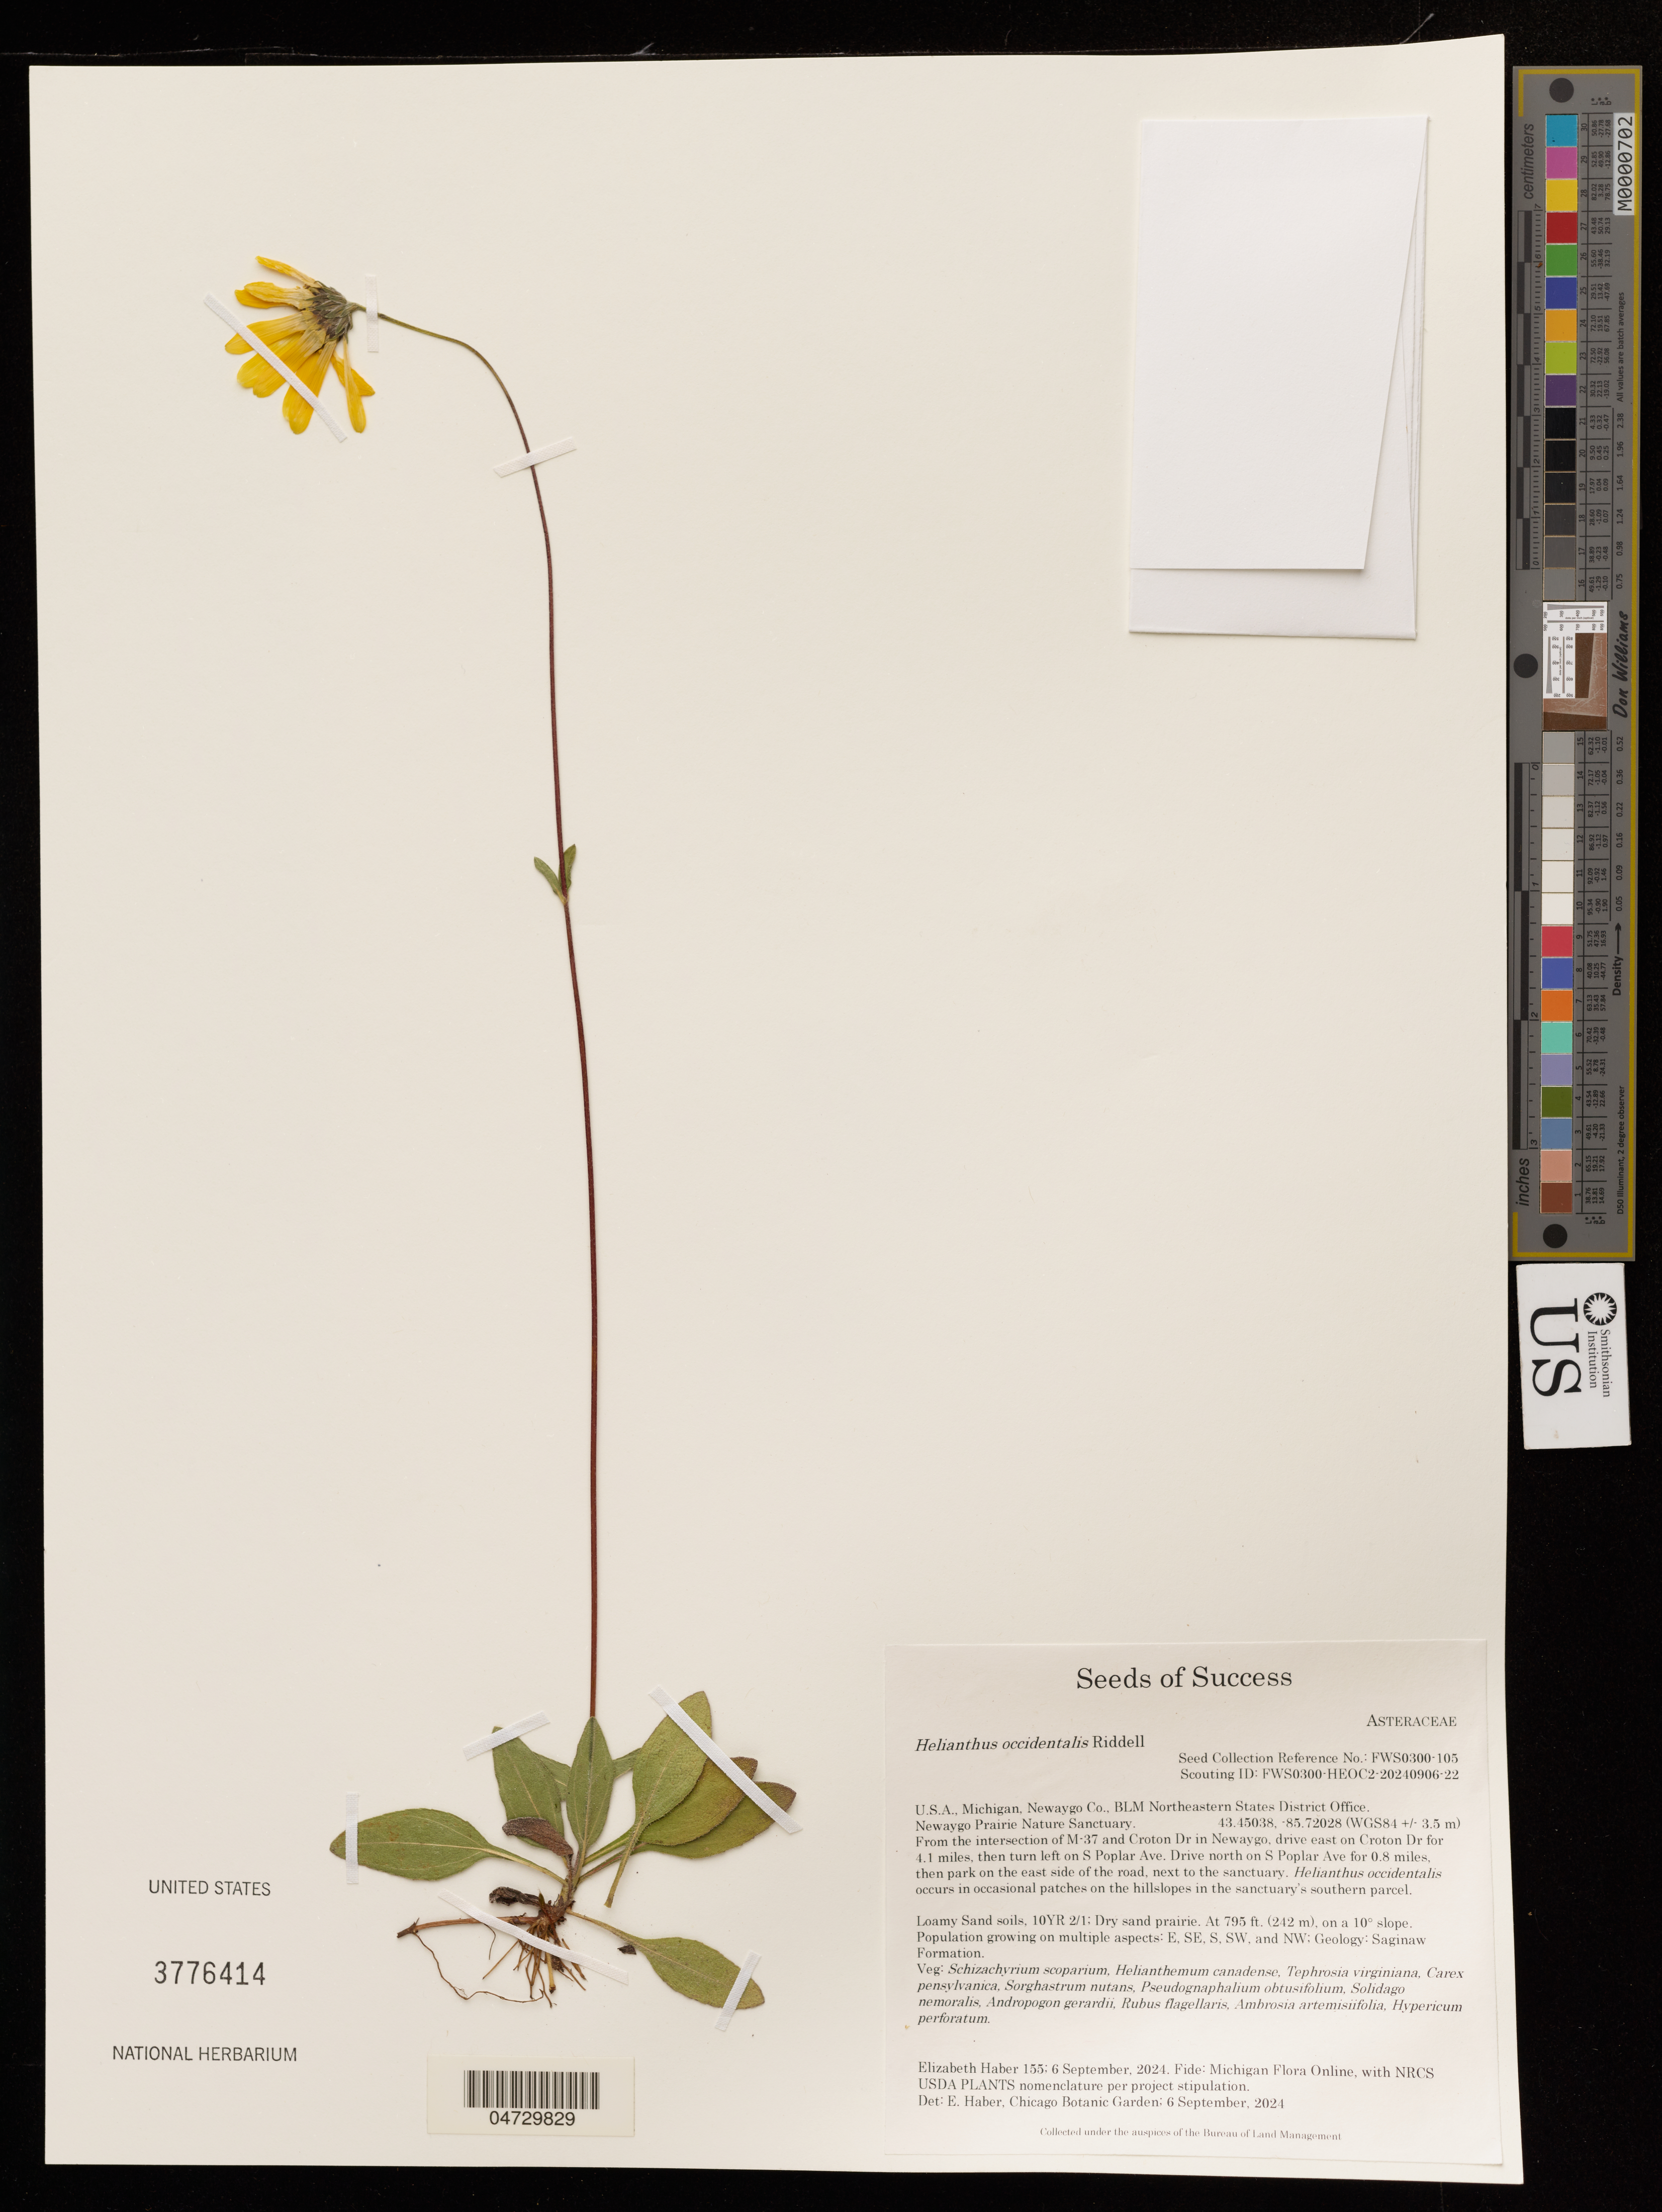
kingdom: Plantae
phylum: Tracheophyta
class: Magnoliopsida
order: Asterales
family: Asteraceae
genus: Helianthus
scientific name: Helianthus occidentalis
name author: Riddell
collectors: E. Haber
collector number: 155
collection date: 2024-09-06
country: United States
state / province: Michigan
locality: Newaygo Co., BLM Northeastern States District Office, Newaygo Prairie Nature Sanctuary.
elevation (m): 242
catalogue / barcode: US 3776414